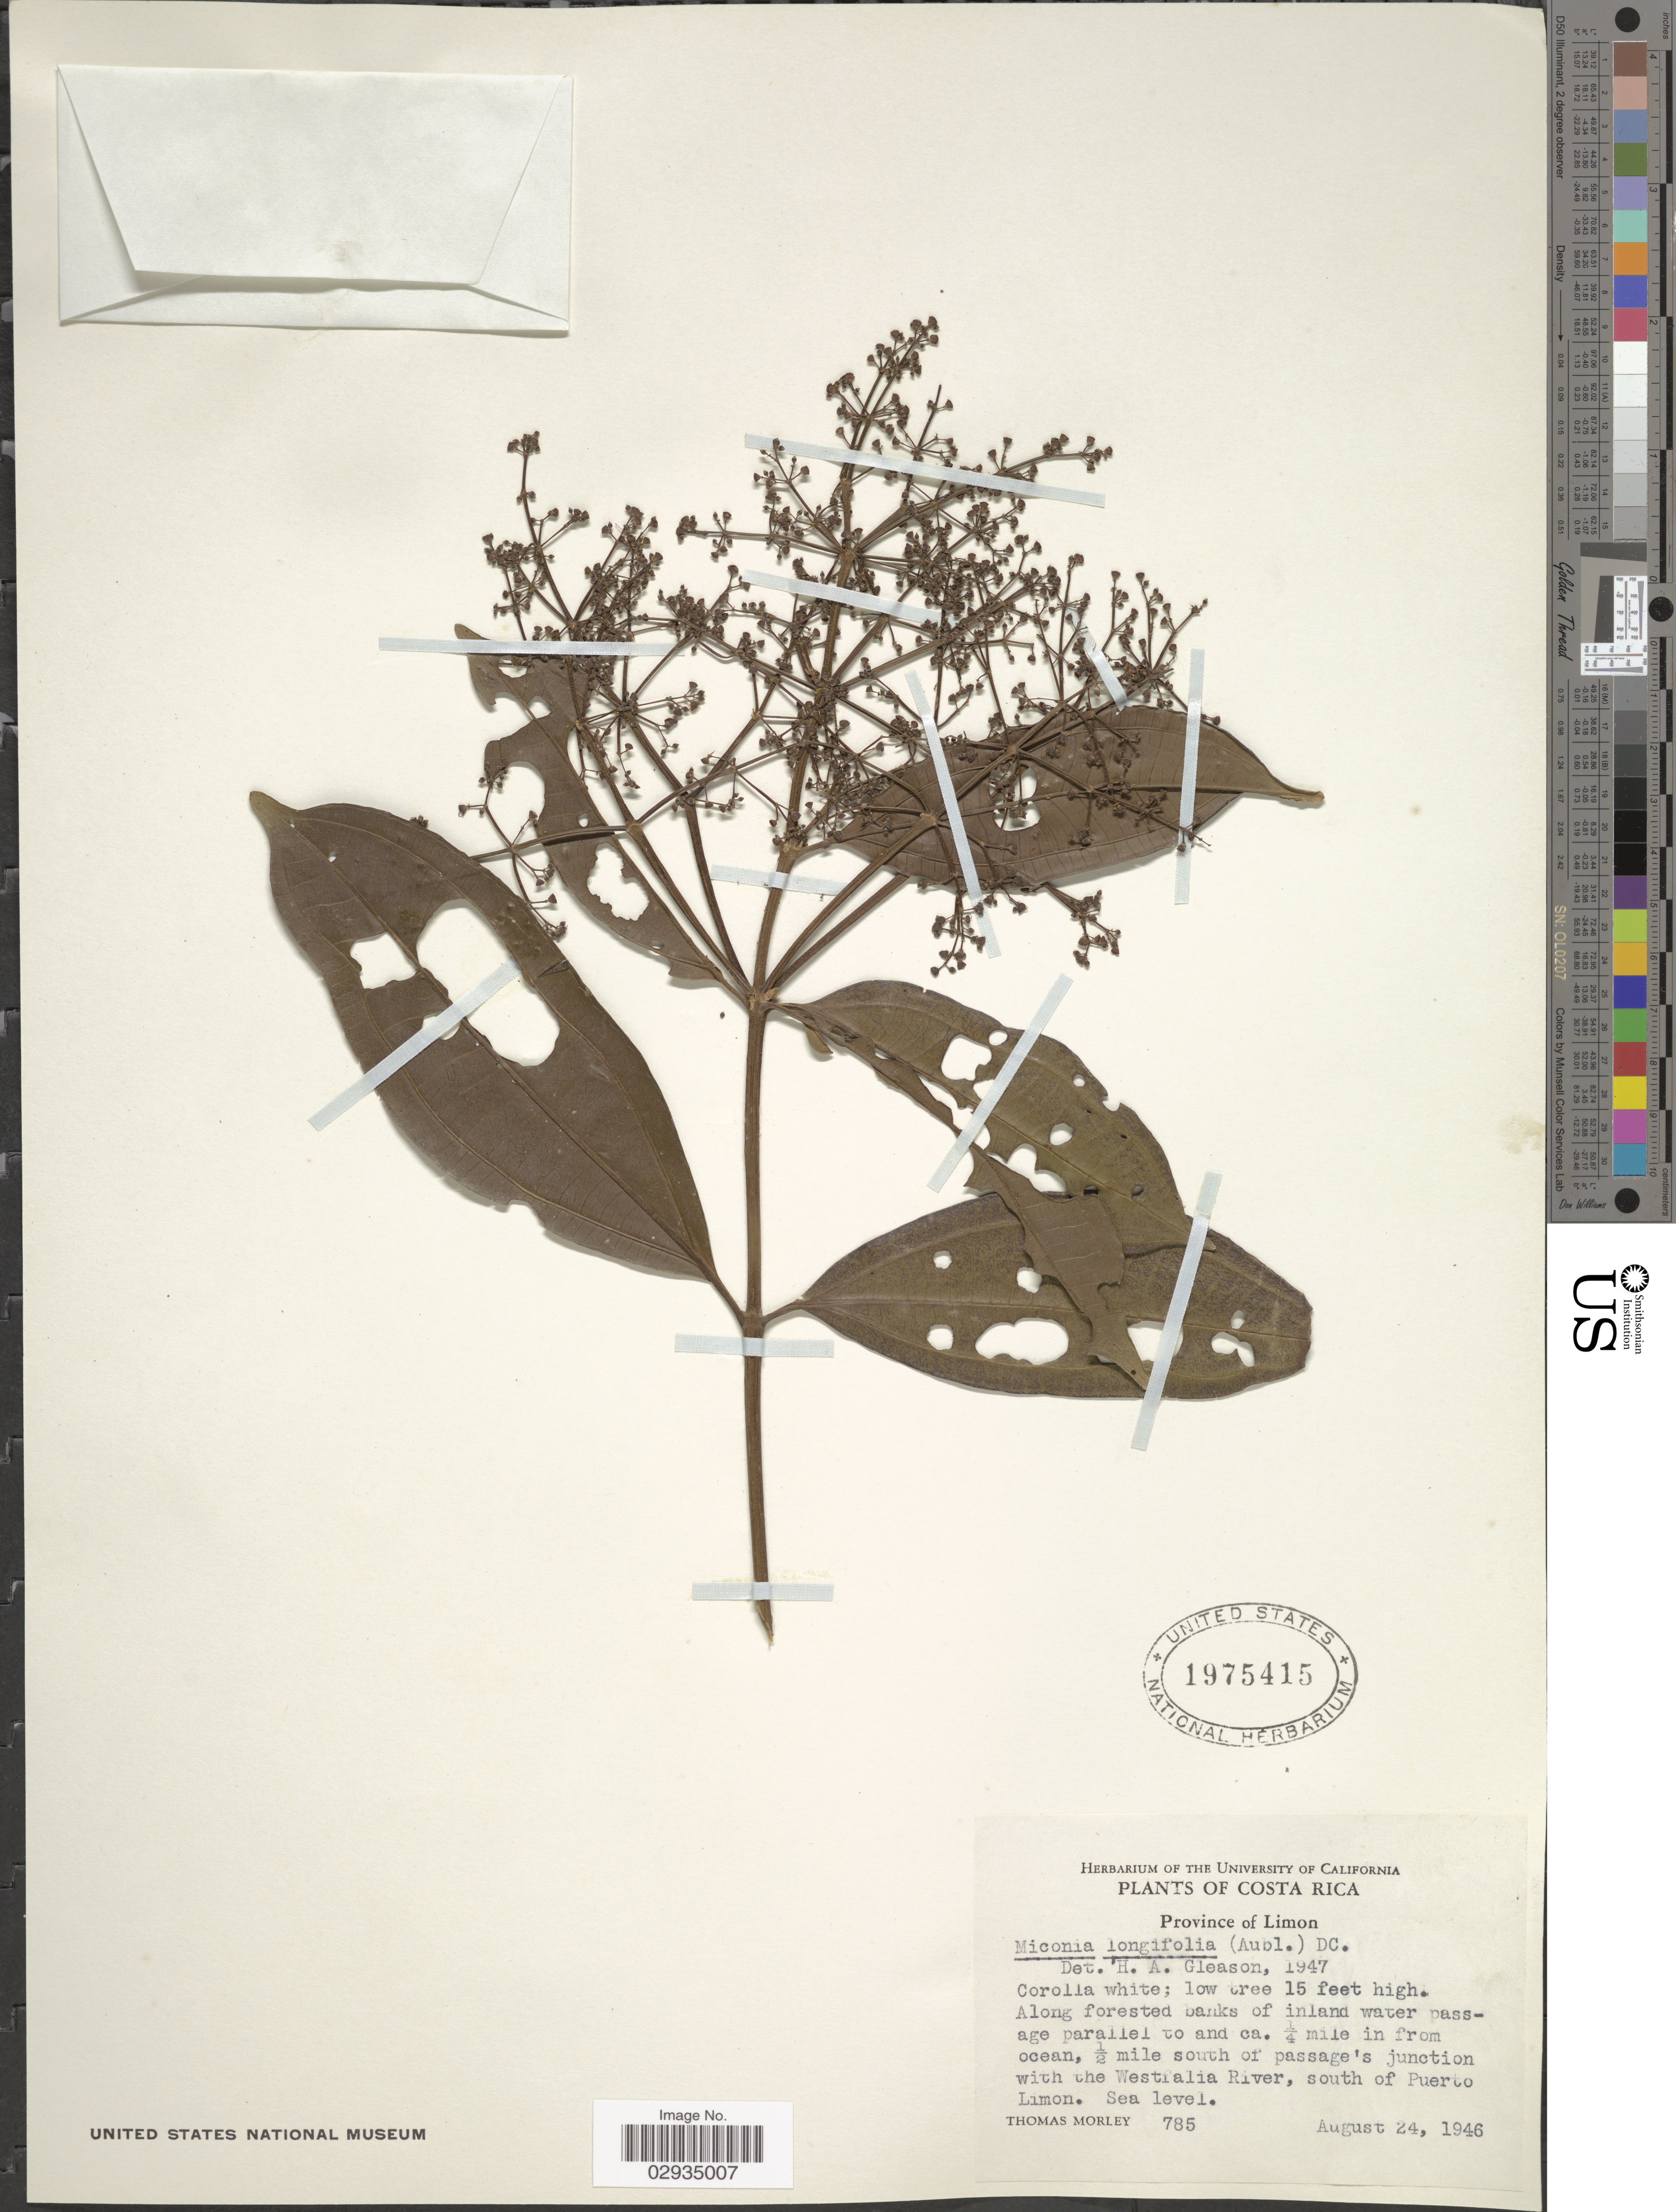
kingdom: Plantae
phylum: Tracheophyta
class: Magnoliopsida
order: Myrtales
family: Melastomataceae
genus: Miconia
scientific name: Miconia longifolia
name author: (Aubl.) DC.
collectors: T. Morley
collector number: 785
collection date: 1946-08-24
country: Costa Rica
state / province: Limón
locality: Along forested banks of inland water passage parallel to and ca. ¼ mile in from ocean, ½ mile south of passage's junction with the Westfalia River, south of Puerto Limon.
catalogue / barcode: US 1975415